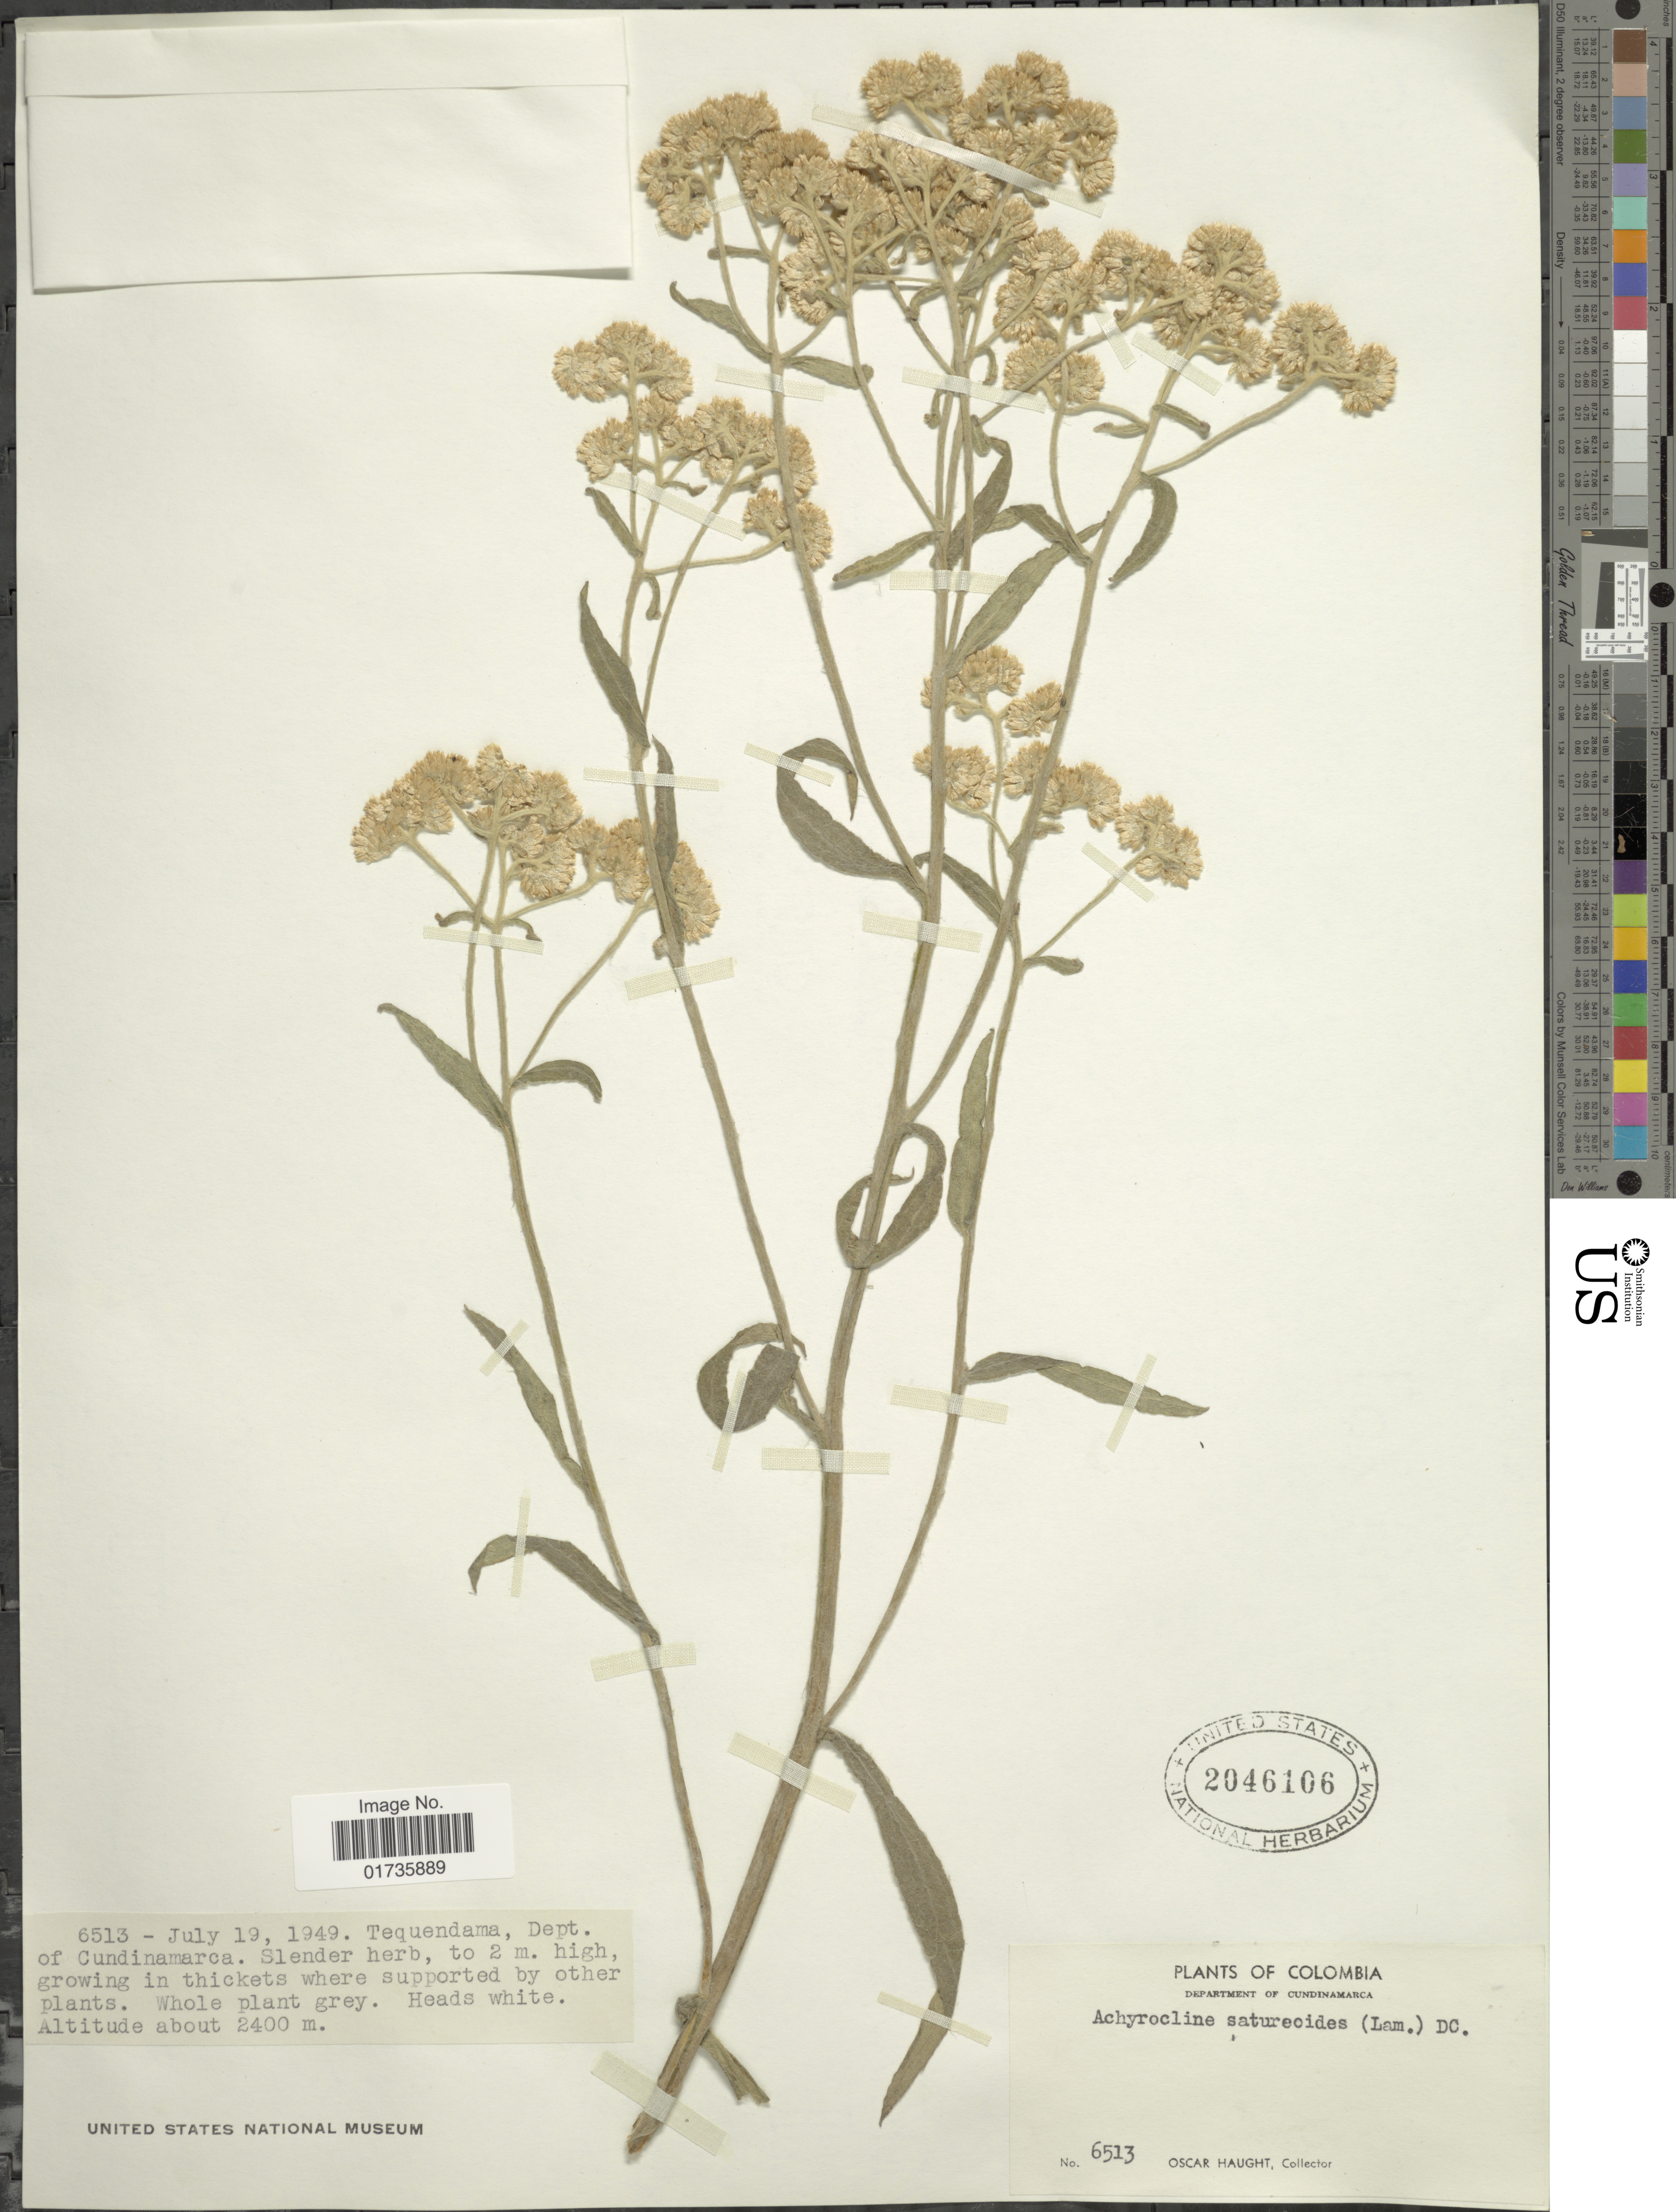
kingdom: Plantae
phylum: Tracheophyta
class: Magnoliopsida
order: Asterales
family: Asteraceae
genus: Achyrocline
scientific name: Achyrocline satureioides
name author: (Lam.) DC.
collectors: O. L. Haught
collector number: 6513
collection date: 1949-07-19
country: Colombia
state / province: Cundinamarca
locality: Tequendama, Dept. of Cundinamarca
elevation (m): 2400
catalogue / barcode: US 2046106